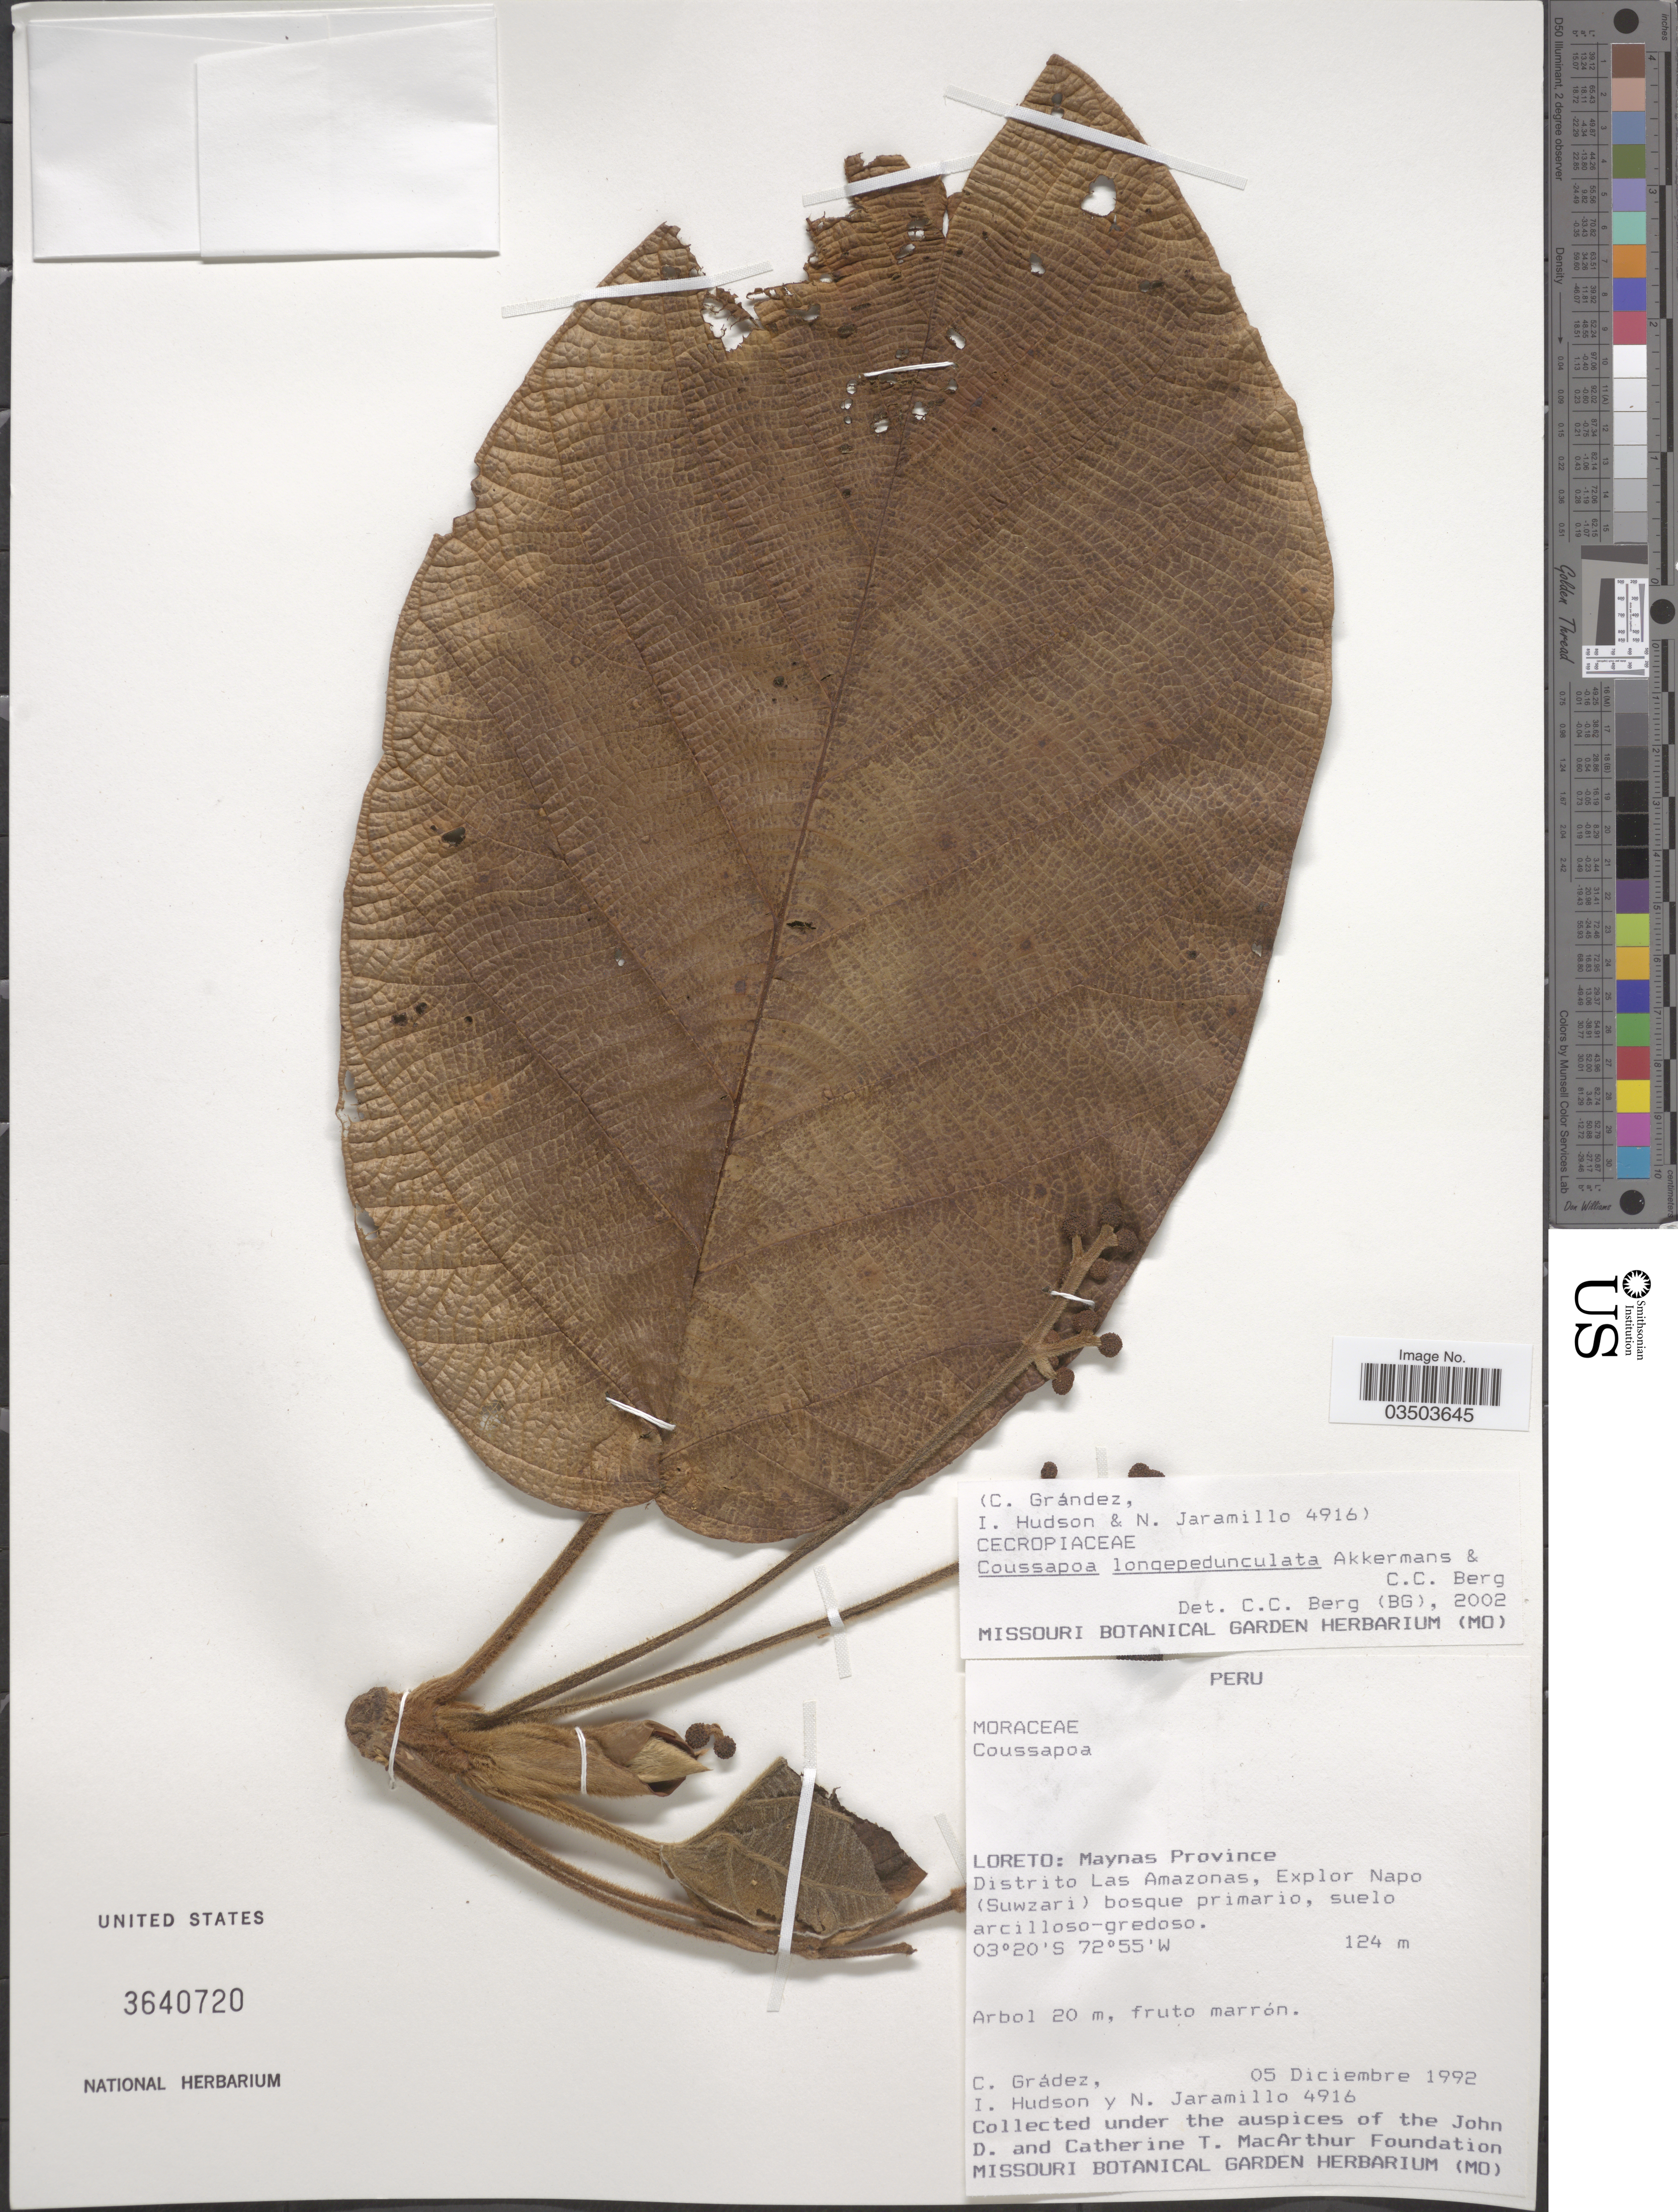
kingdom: Plantae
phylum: Tracheophyta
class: Magnoliopsida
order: Rosales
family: Urticaceae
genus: Coussapoa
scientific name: Coussapoa longipedunculata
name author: Akkermans & C.C. Berg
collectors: C. Grádez, I. Hudson & N. Jaramillo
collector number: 4916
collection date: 1992-12-05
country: Peru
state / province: Loreto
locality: Maynas Province. Distrito Las Amazonas, Explor Napo (Suwzari) bosque primario.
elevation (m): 124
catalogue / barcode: US 3640720